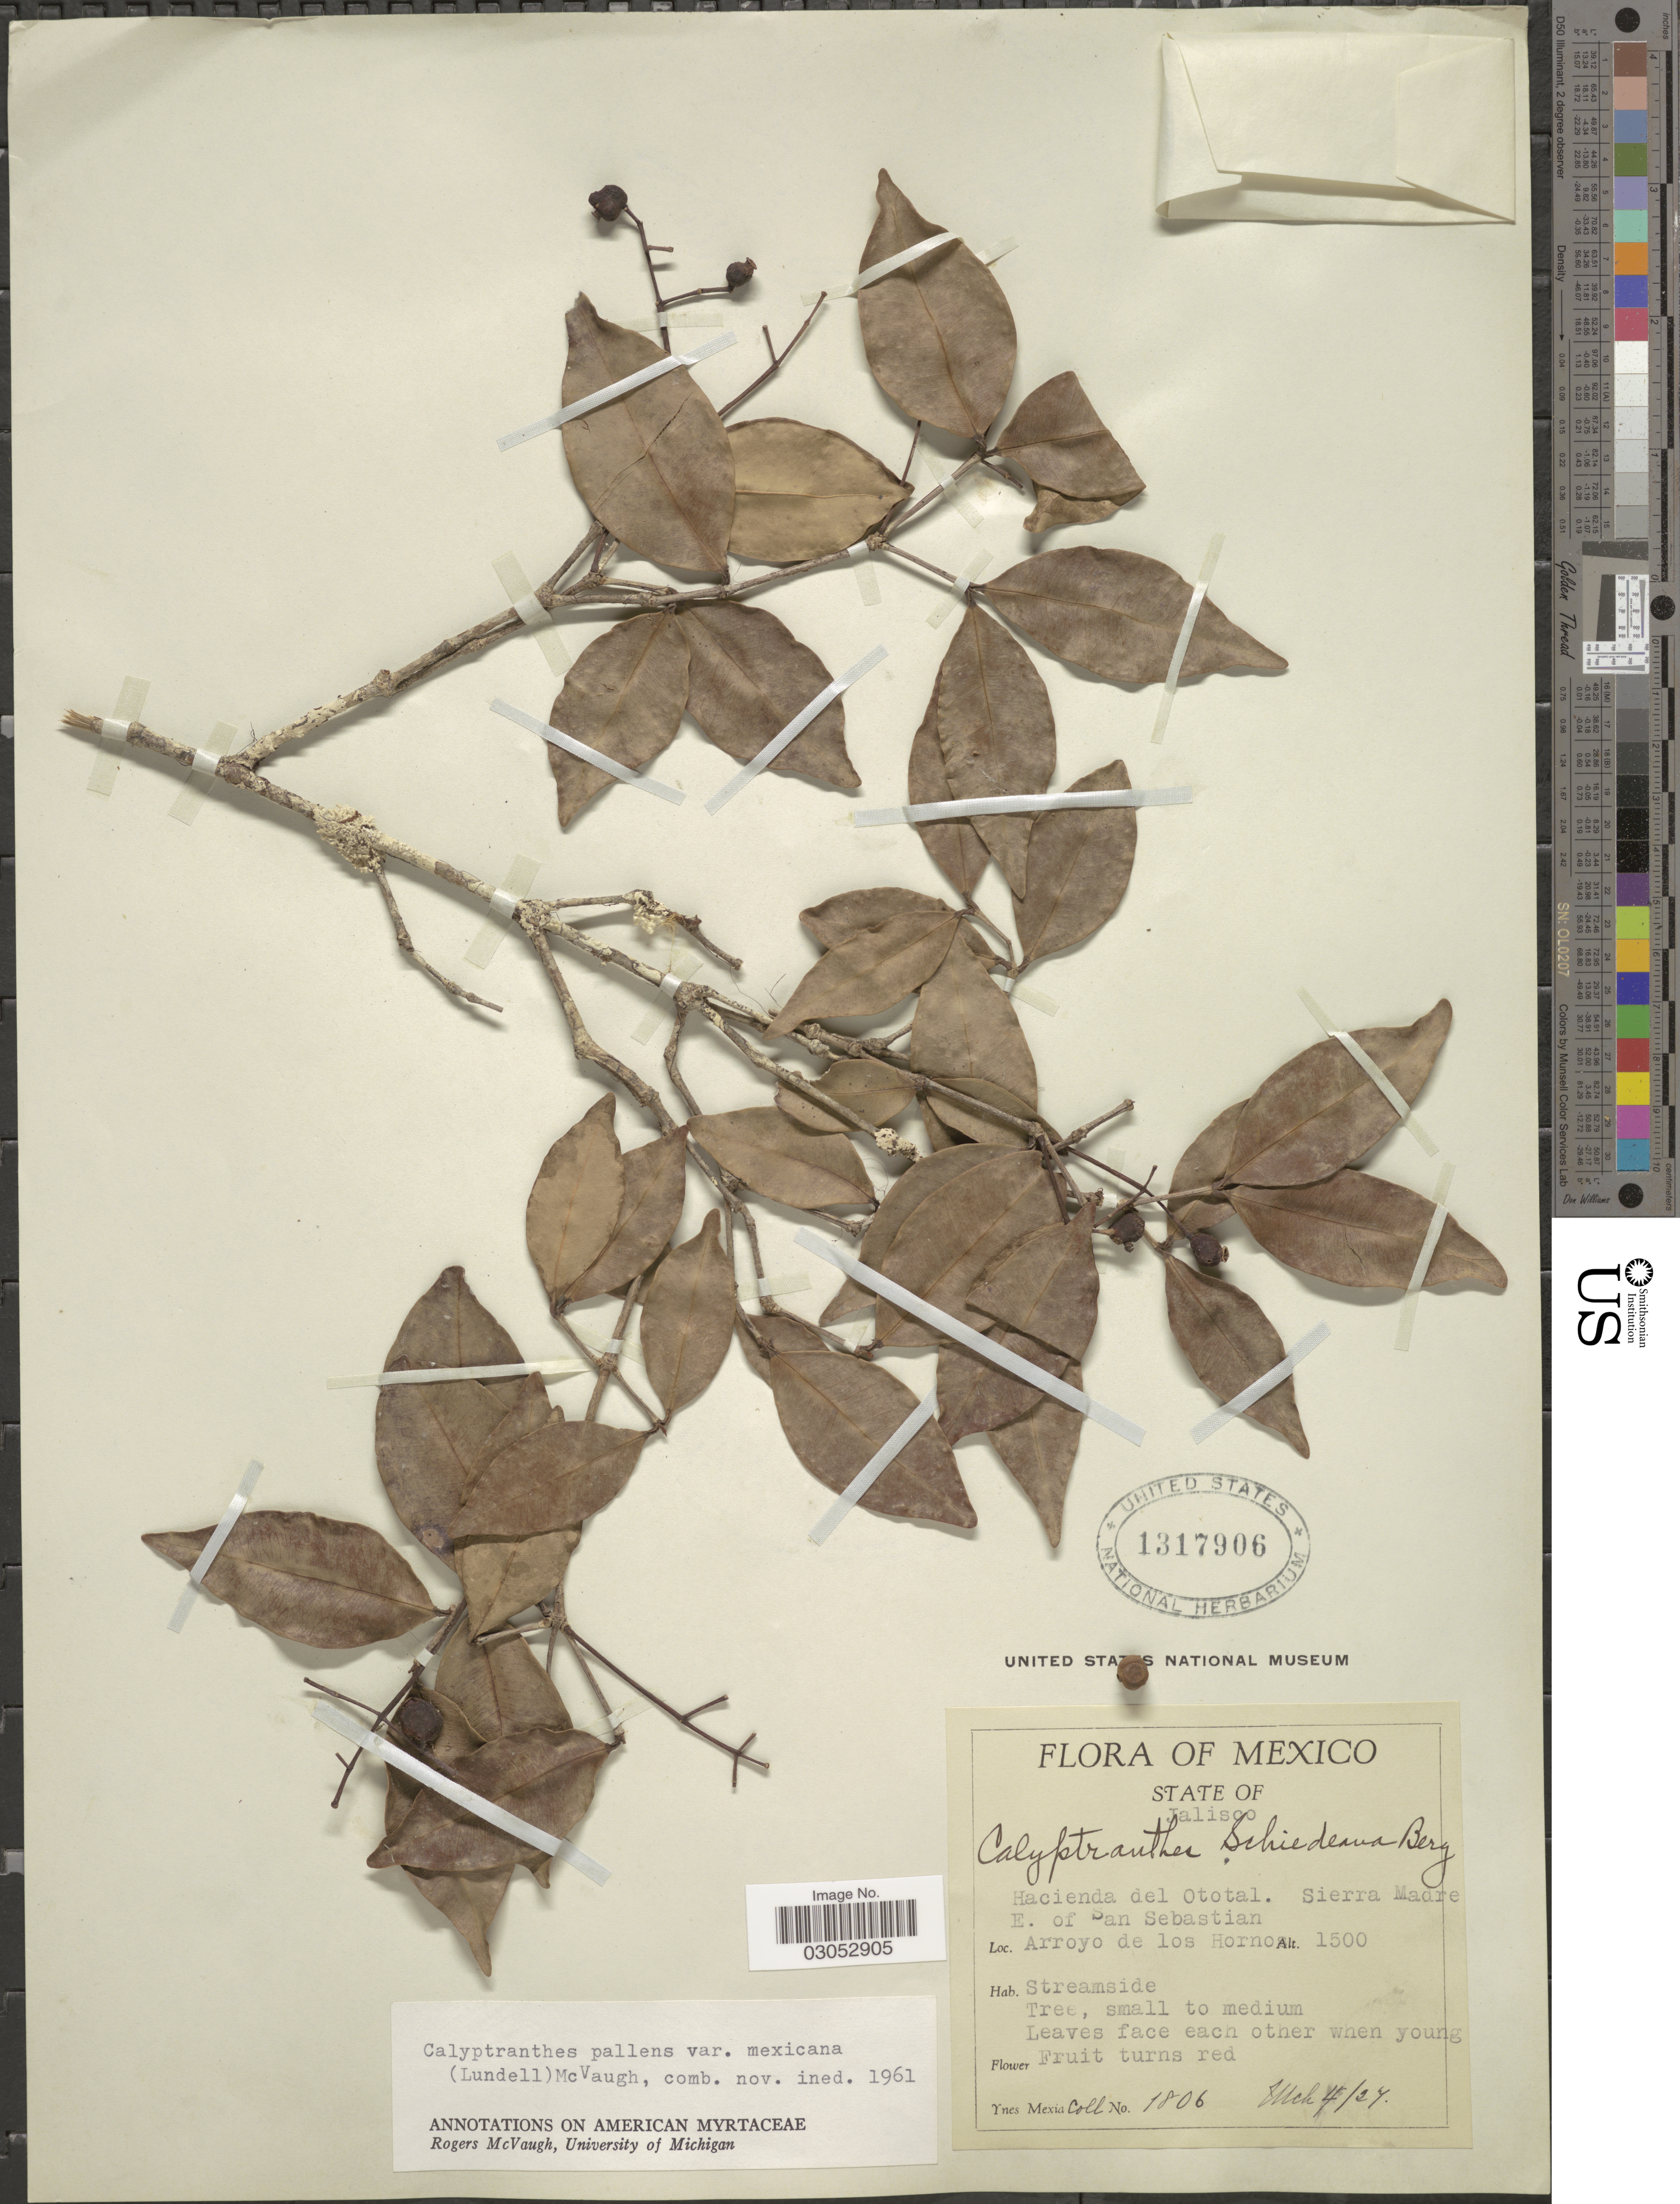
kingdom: Plantae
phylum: Tracheophyta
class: Magnoliopsida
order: Myrtales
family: Myrtaceae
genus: Myrcia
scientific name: Myrcia neopallens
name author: A.R. Lourenço & E. Lucas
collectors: Y. Mexia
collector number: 1806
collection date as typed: Transcribed d/m/y: 4/3/27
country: Mexico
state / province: Jalisco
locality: Hacienda del Ototal. Sierra Madre E. of San Sebastian, Arroyo de los Horno.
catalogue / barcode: US 1317906